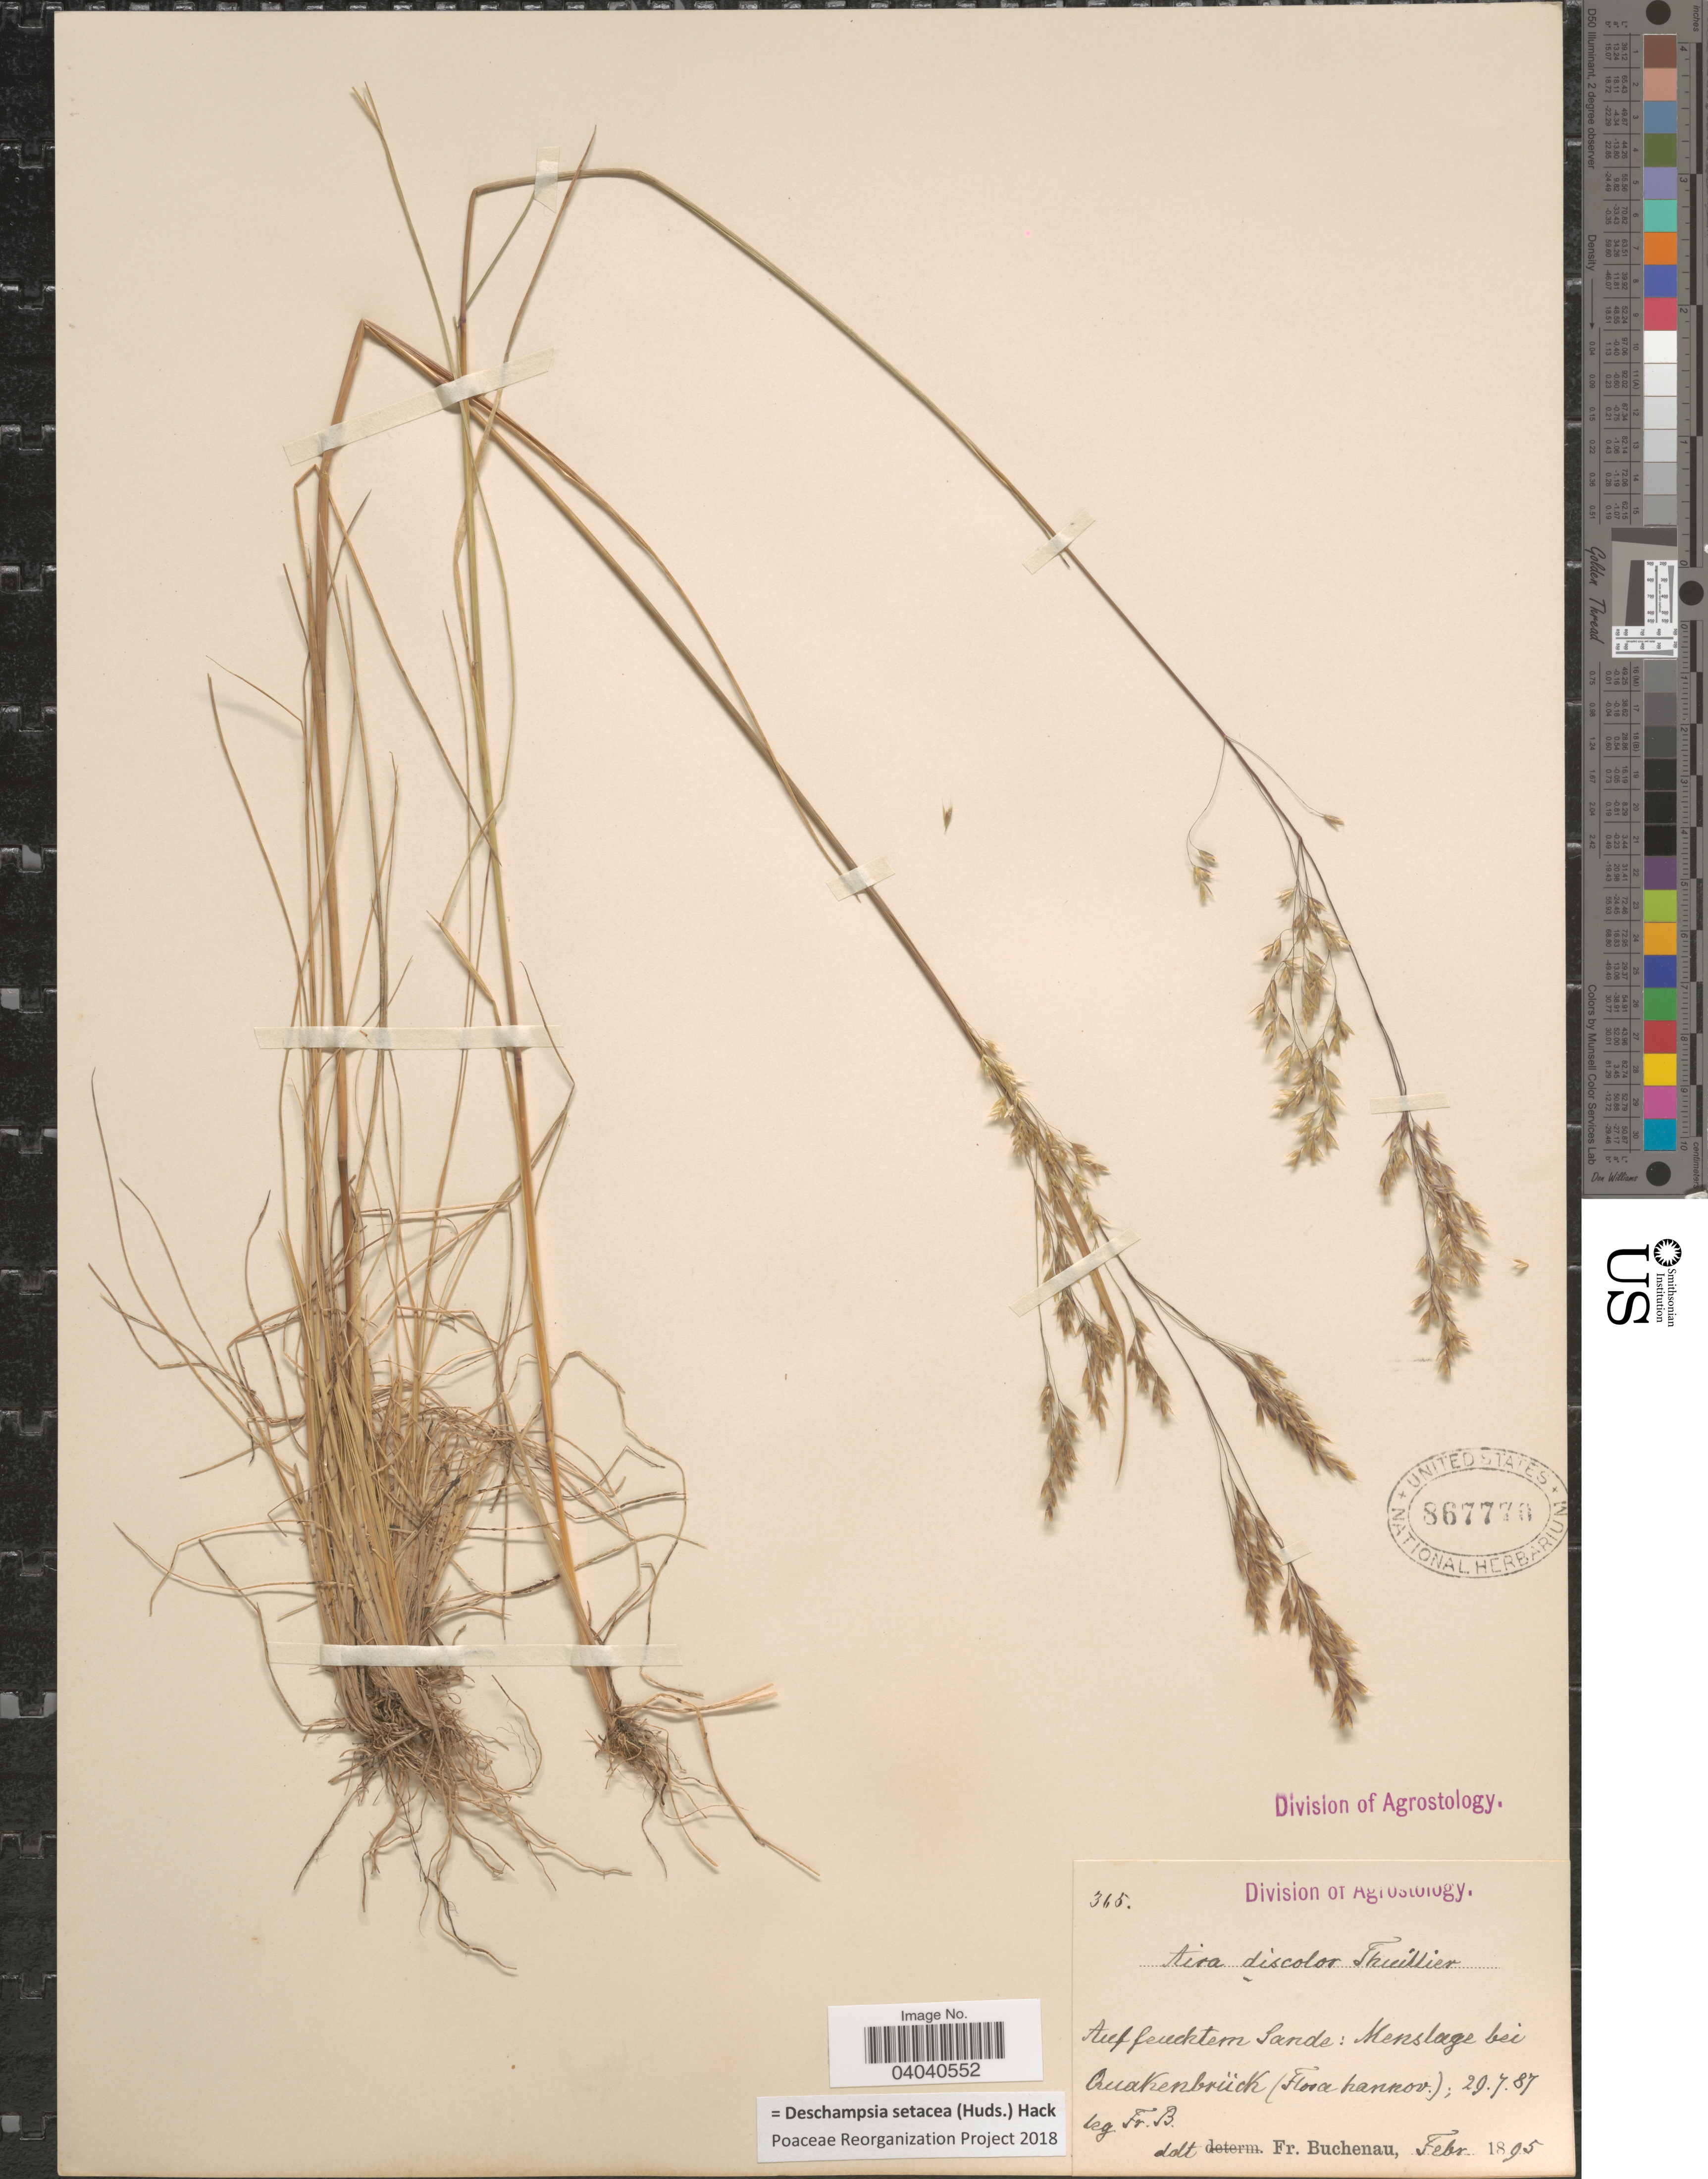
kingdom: Plantae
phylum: Tracheophyta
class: Liliopsida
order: Poales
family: Poaceae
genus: Deschampsia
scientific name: Deschampsia setacea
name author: (Huds.) Hack.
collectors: F. Buchenau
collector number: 365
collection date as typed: Transcribed d/m/y: 29/7/87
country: Germany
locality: Auf feuchtem Sande: Menslage bei Quakenbrück (hannov).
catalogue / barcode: US 867770